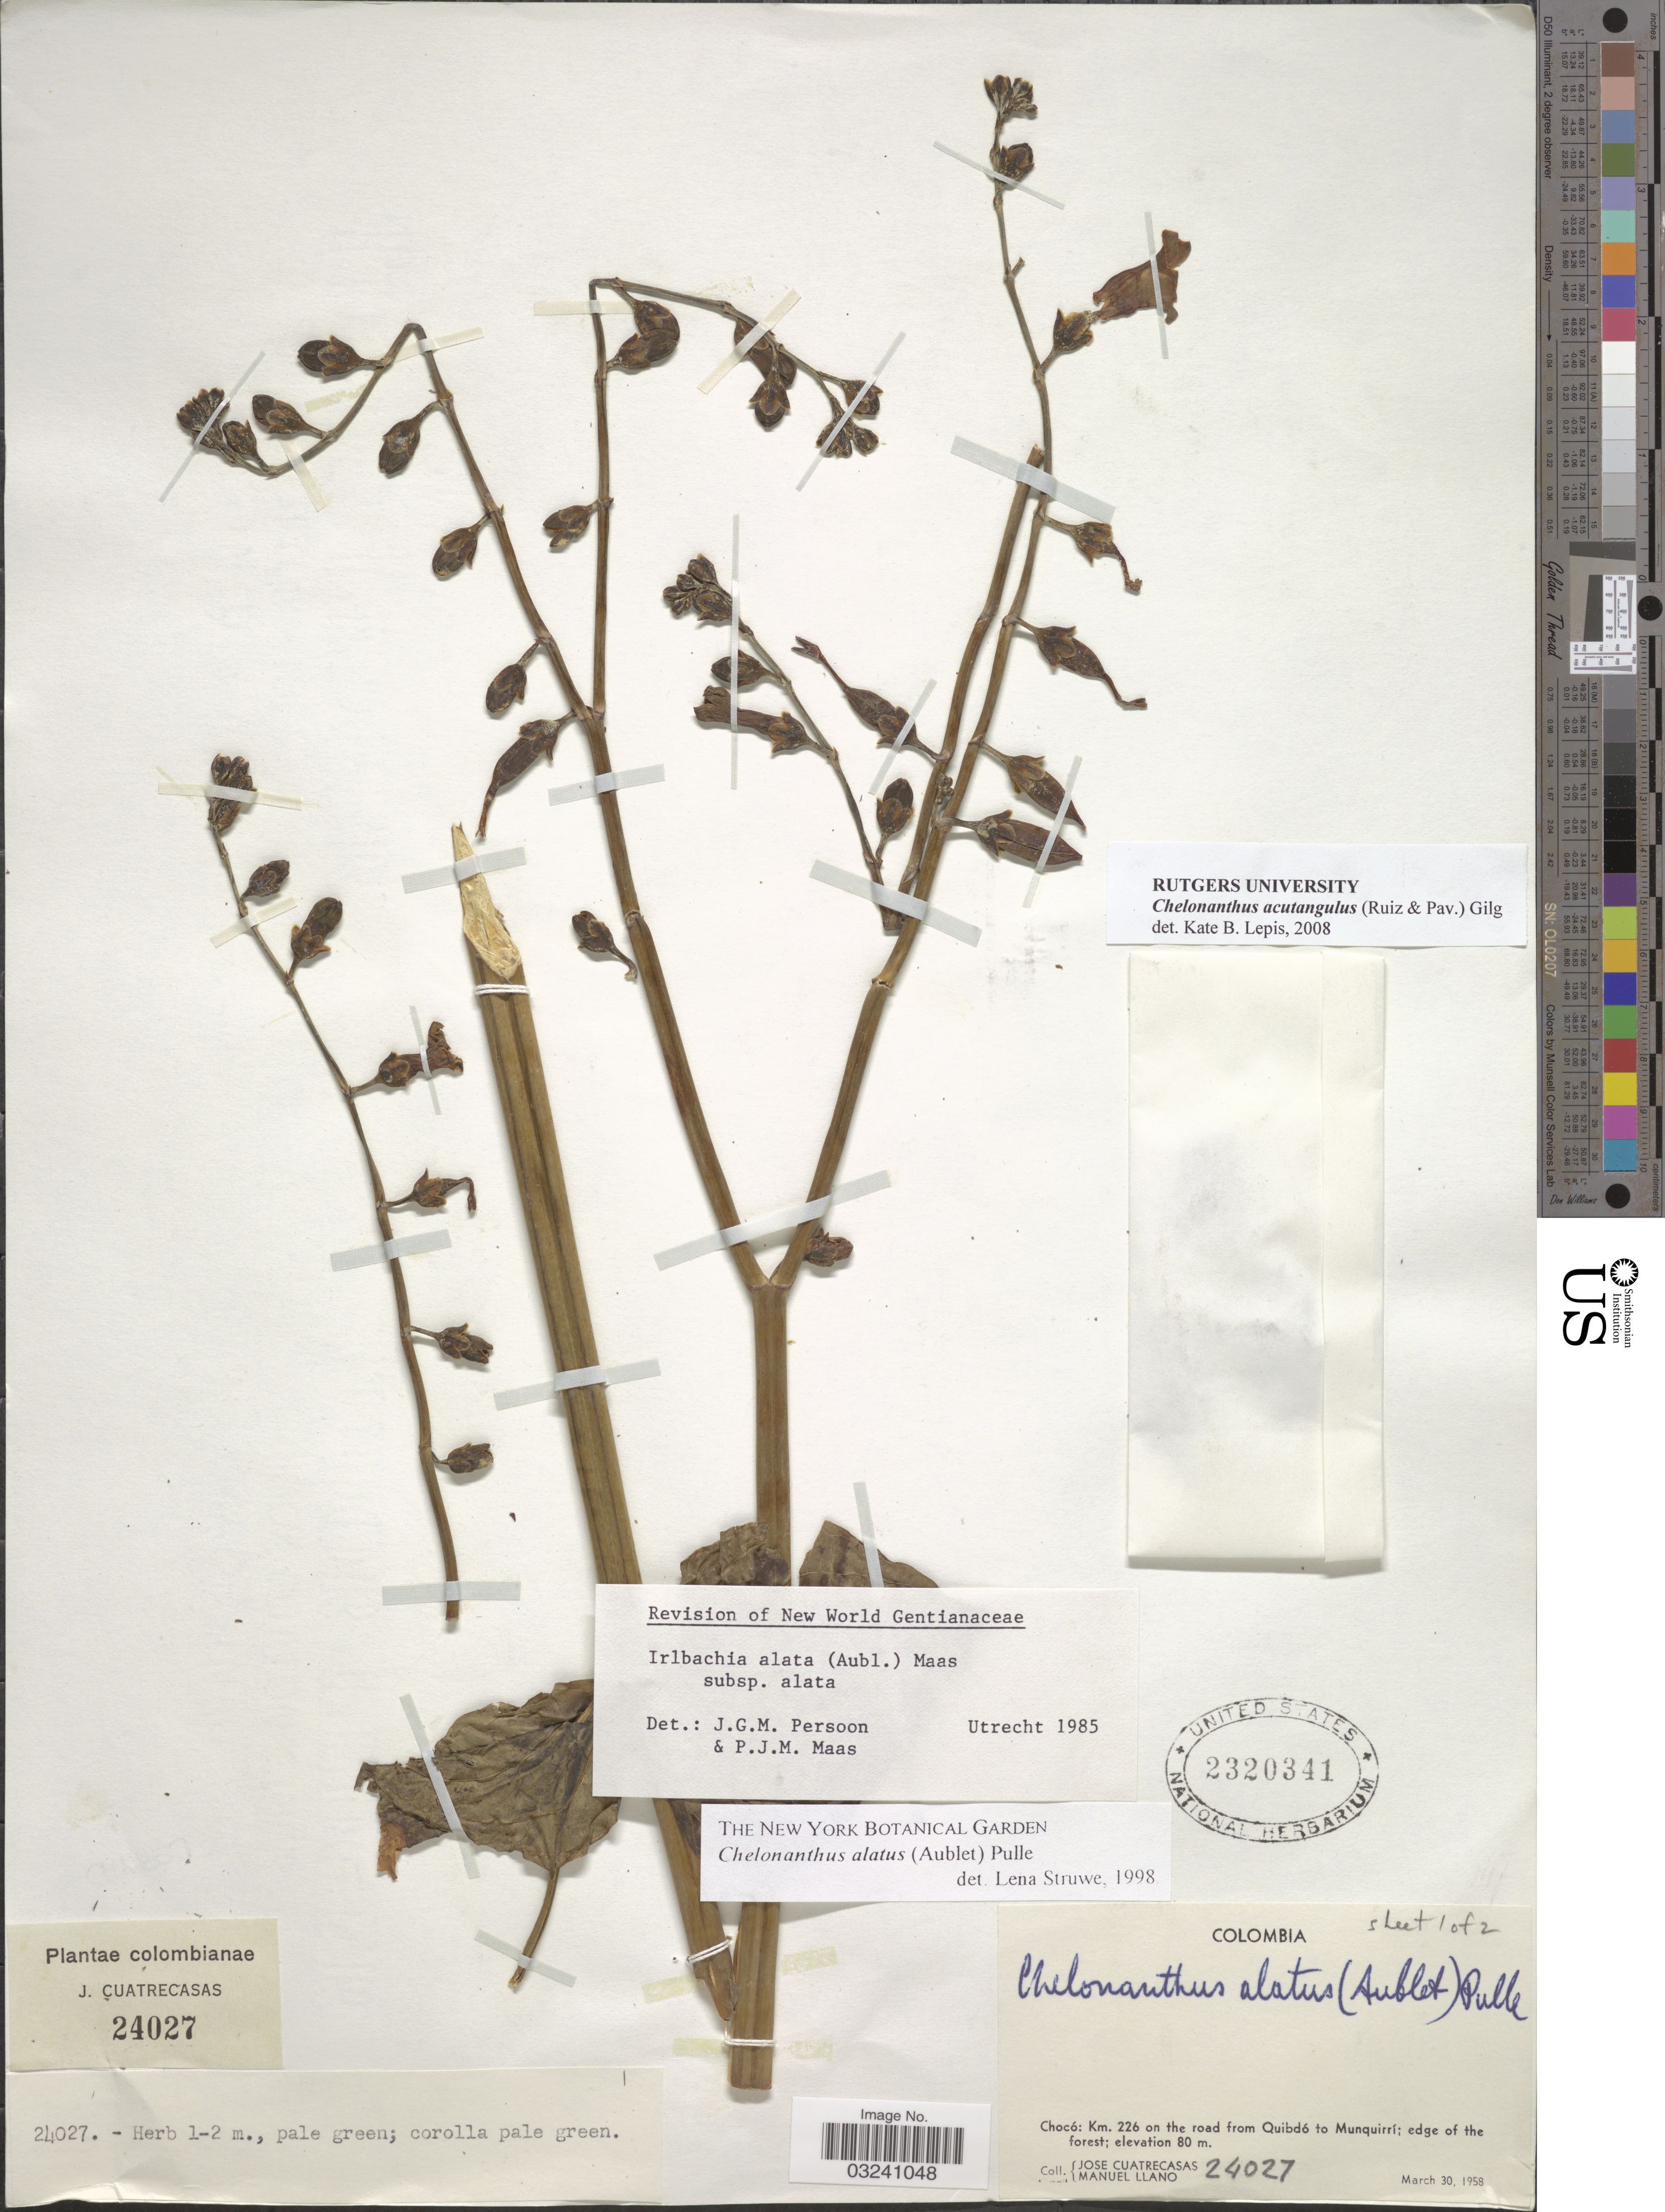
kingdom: Plantae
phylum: Tracheophyta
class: Magnoliopsida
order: Gentianales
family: Gentianaceae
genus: Chelonanthus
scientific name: Chelonanthus acutangulus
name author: (Ruiz & Pav.) Gilg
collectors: J. Cuatrecasas & M. Llano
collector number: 24027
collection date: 1958-03-30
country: Colombia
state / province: Chocó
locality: Km. 226 on the road from Quibdó to Munquirrí.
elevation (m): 80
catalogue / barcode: US 2320341